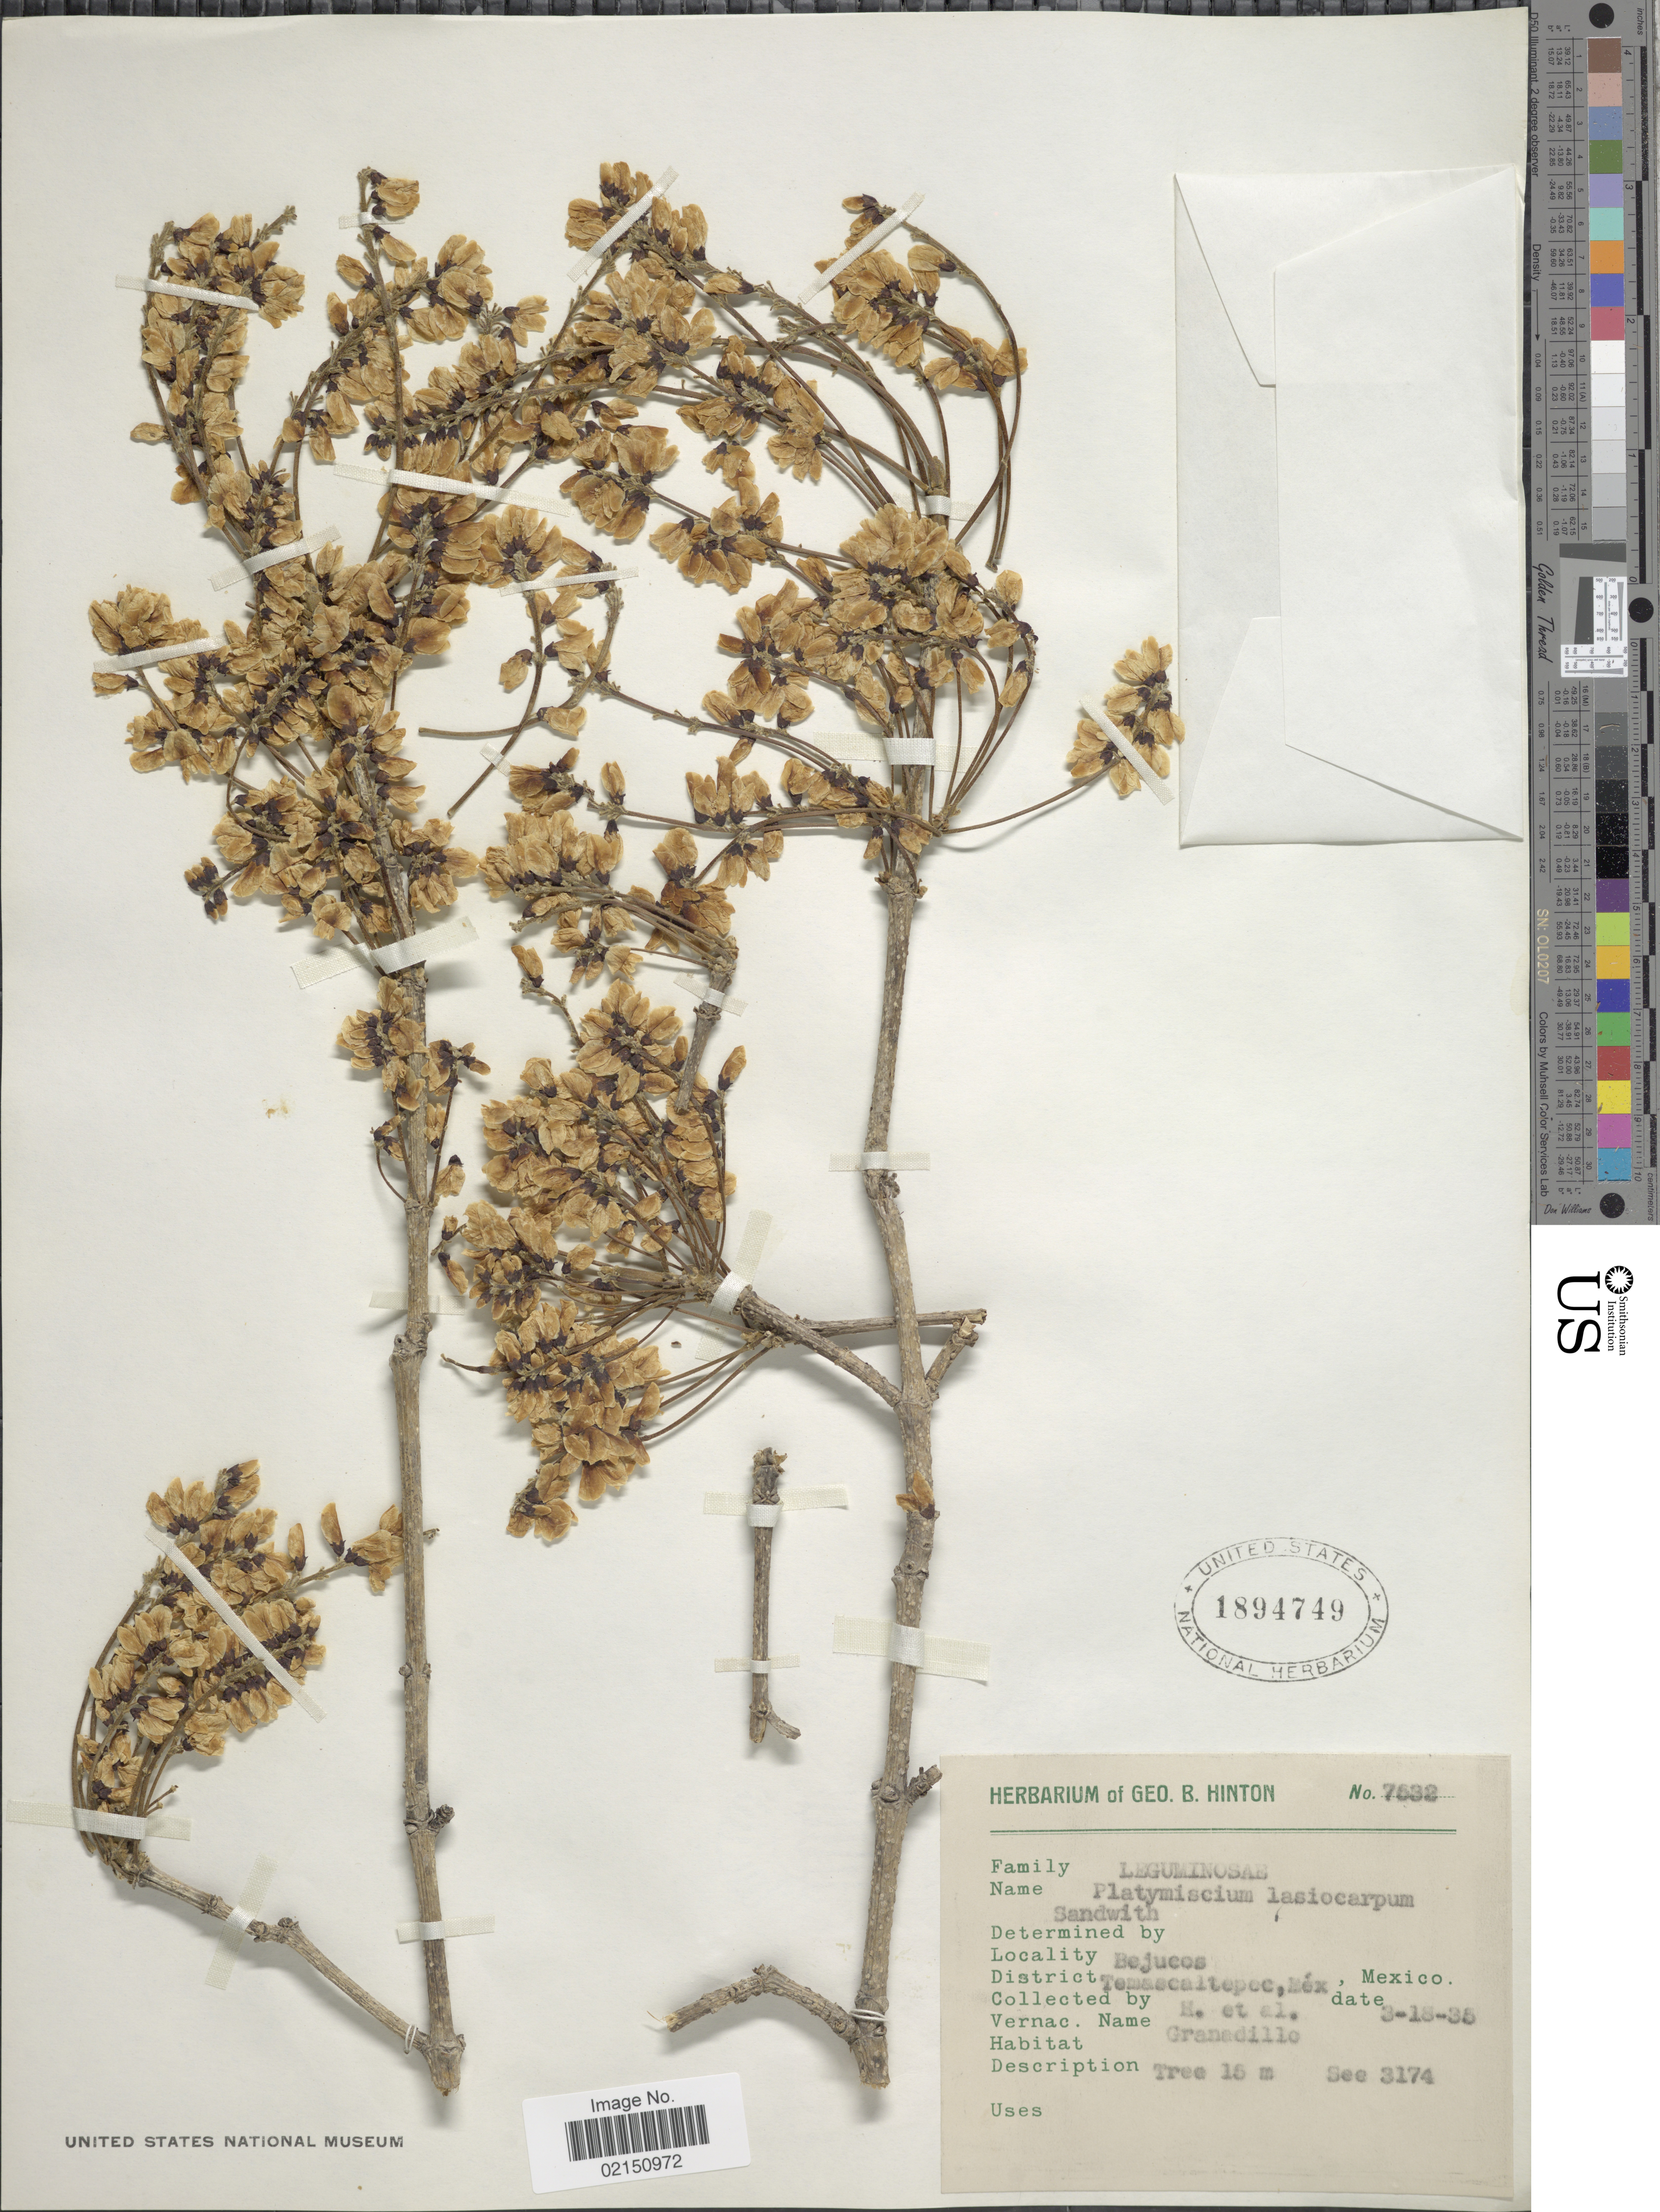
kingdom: Plantae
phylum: Tracheophyta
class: Magnoliopsida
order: Fabales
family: Fabaceae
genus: Platymiscium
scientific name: Platymiscium lasiocarpum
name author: Sandwith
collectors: G. B. Hinton & et al.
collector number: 7532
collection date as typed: Transcribed d/m/y: 18/3/35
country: Mexico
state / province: México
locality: Bejucos, District Temascaltepec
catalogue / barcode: US 1894749